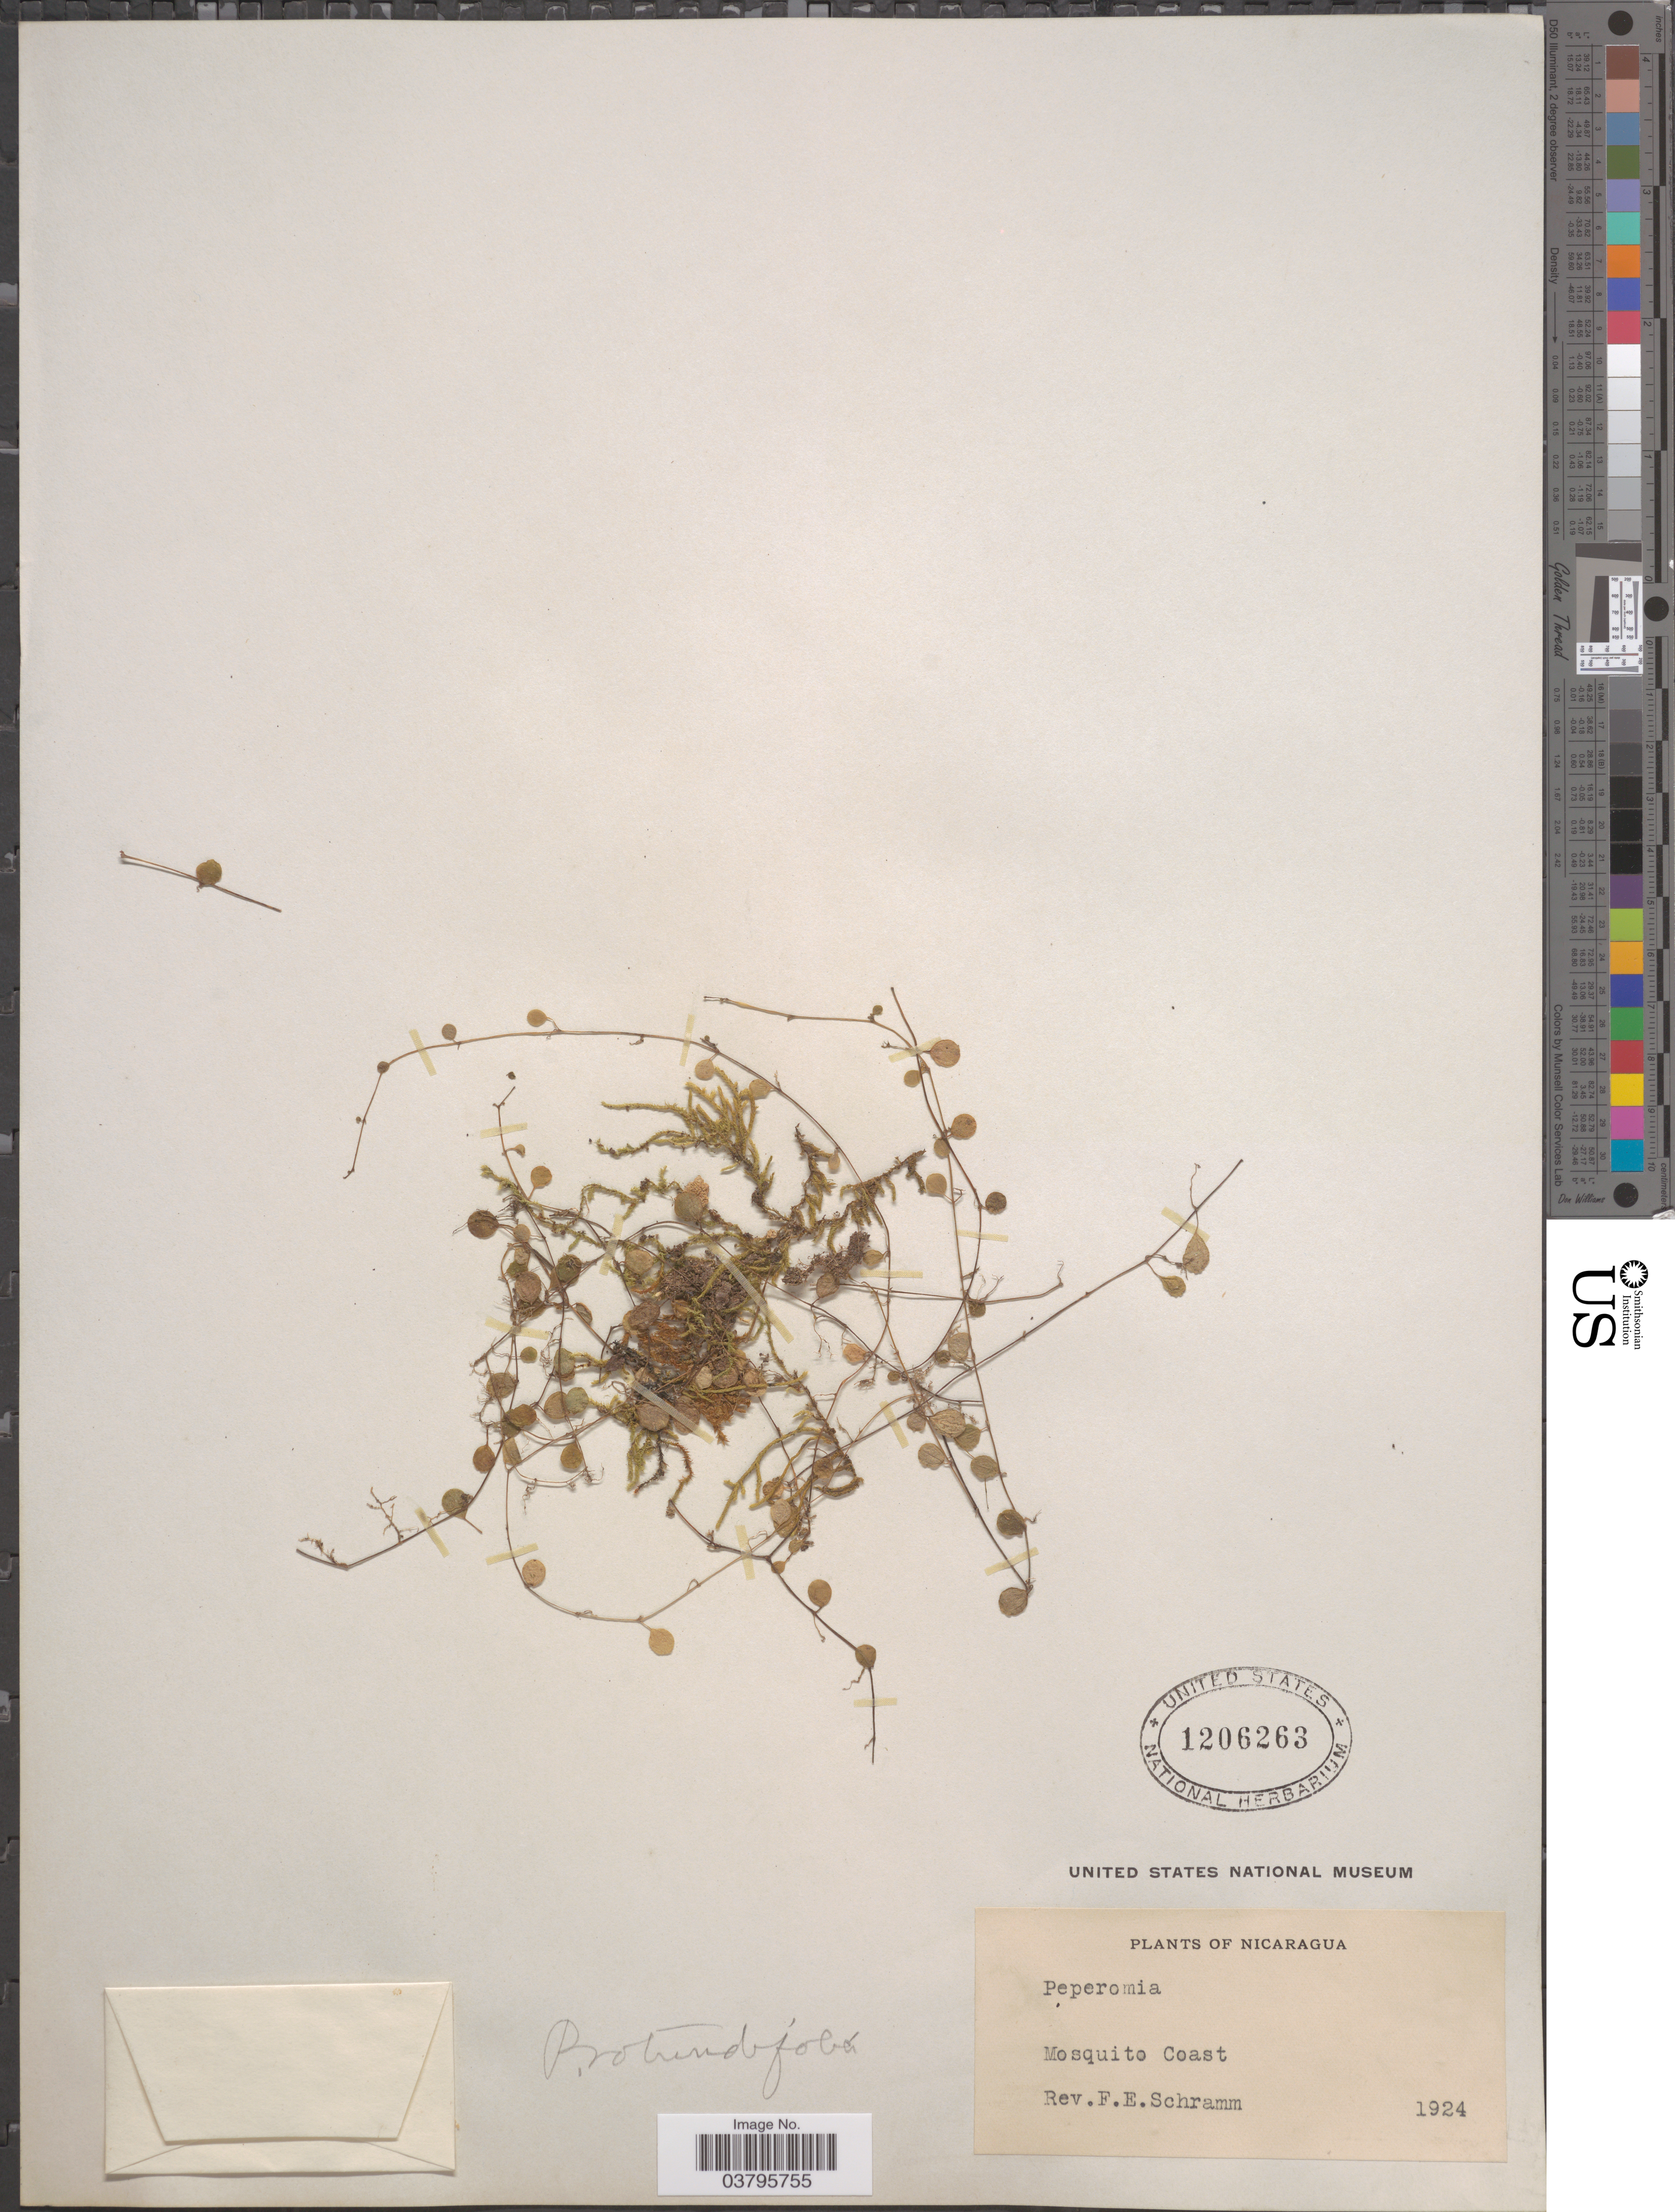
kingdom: Plantae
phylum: Tracheophyta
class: Magnoliopsida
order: Piperales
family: Piperaceae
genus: Peperomia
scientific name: Peperomia rotundifolia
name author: (L.) Kunth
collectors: F. E. Schramm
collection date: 1924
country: Nicaragua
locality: Mosquito Coast.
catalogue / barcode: US 1206263